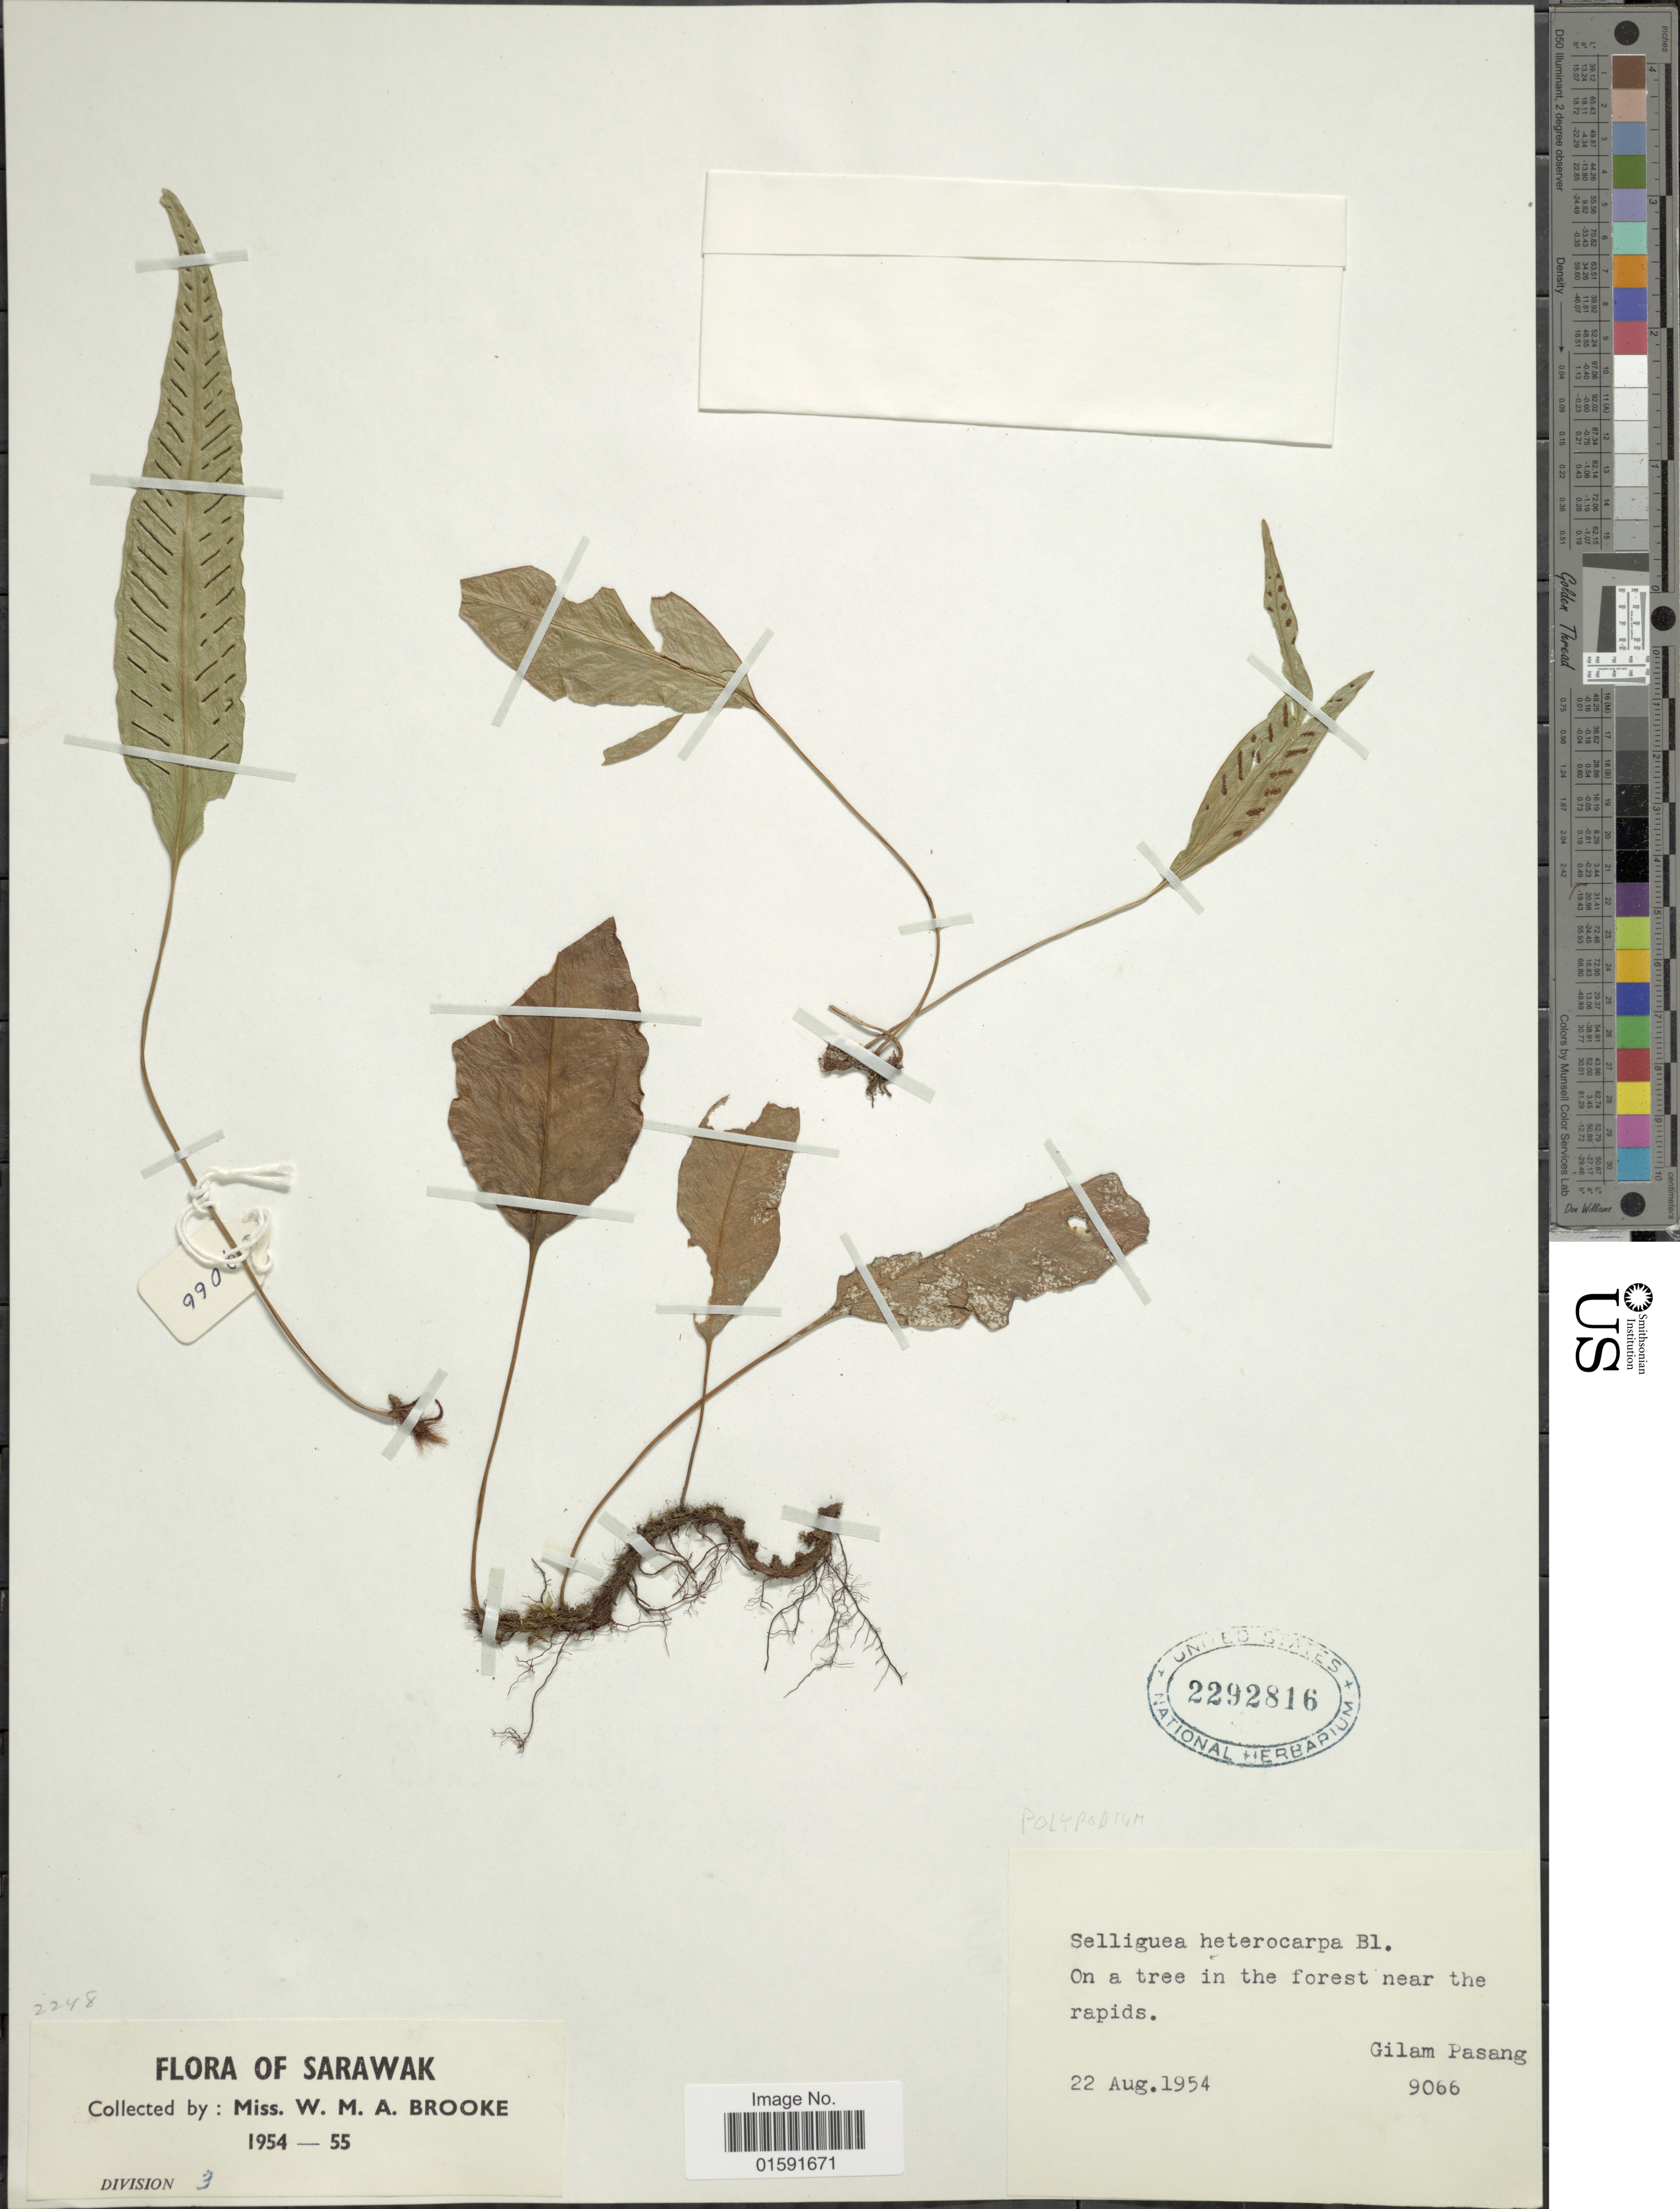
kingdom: Plantae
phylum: Tracheophyta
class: Polypodiopsida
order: Polypodiales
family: Polypodiaceae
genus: Selliguea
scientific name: Selliguea heterocarpa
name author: (Blume) Blume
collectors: W. Brooke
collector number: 9066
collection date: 1954-08-22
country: Malaysia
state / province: Sarawak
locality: Gilam Pasang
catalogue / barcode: US 2292816